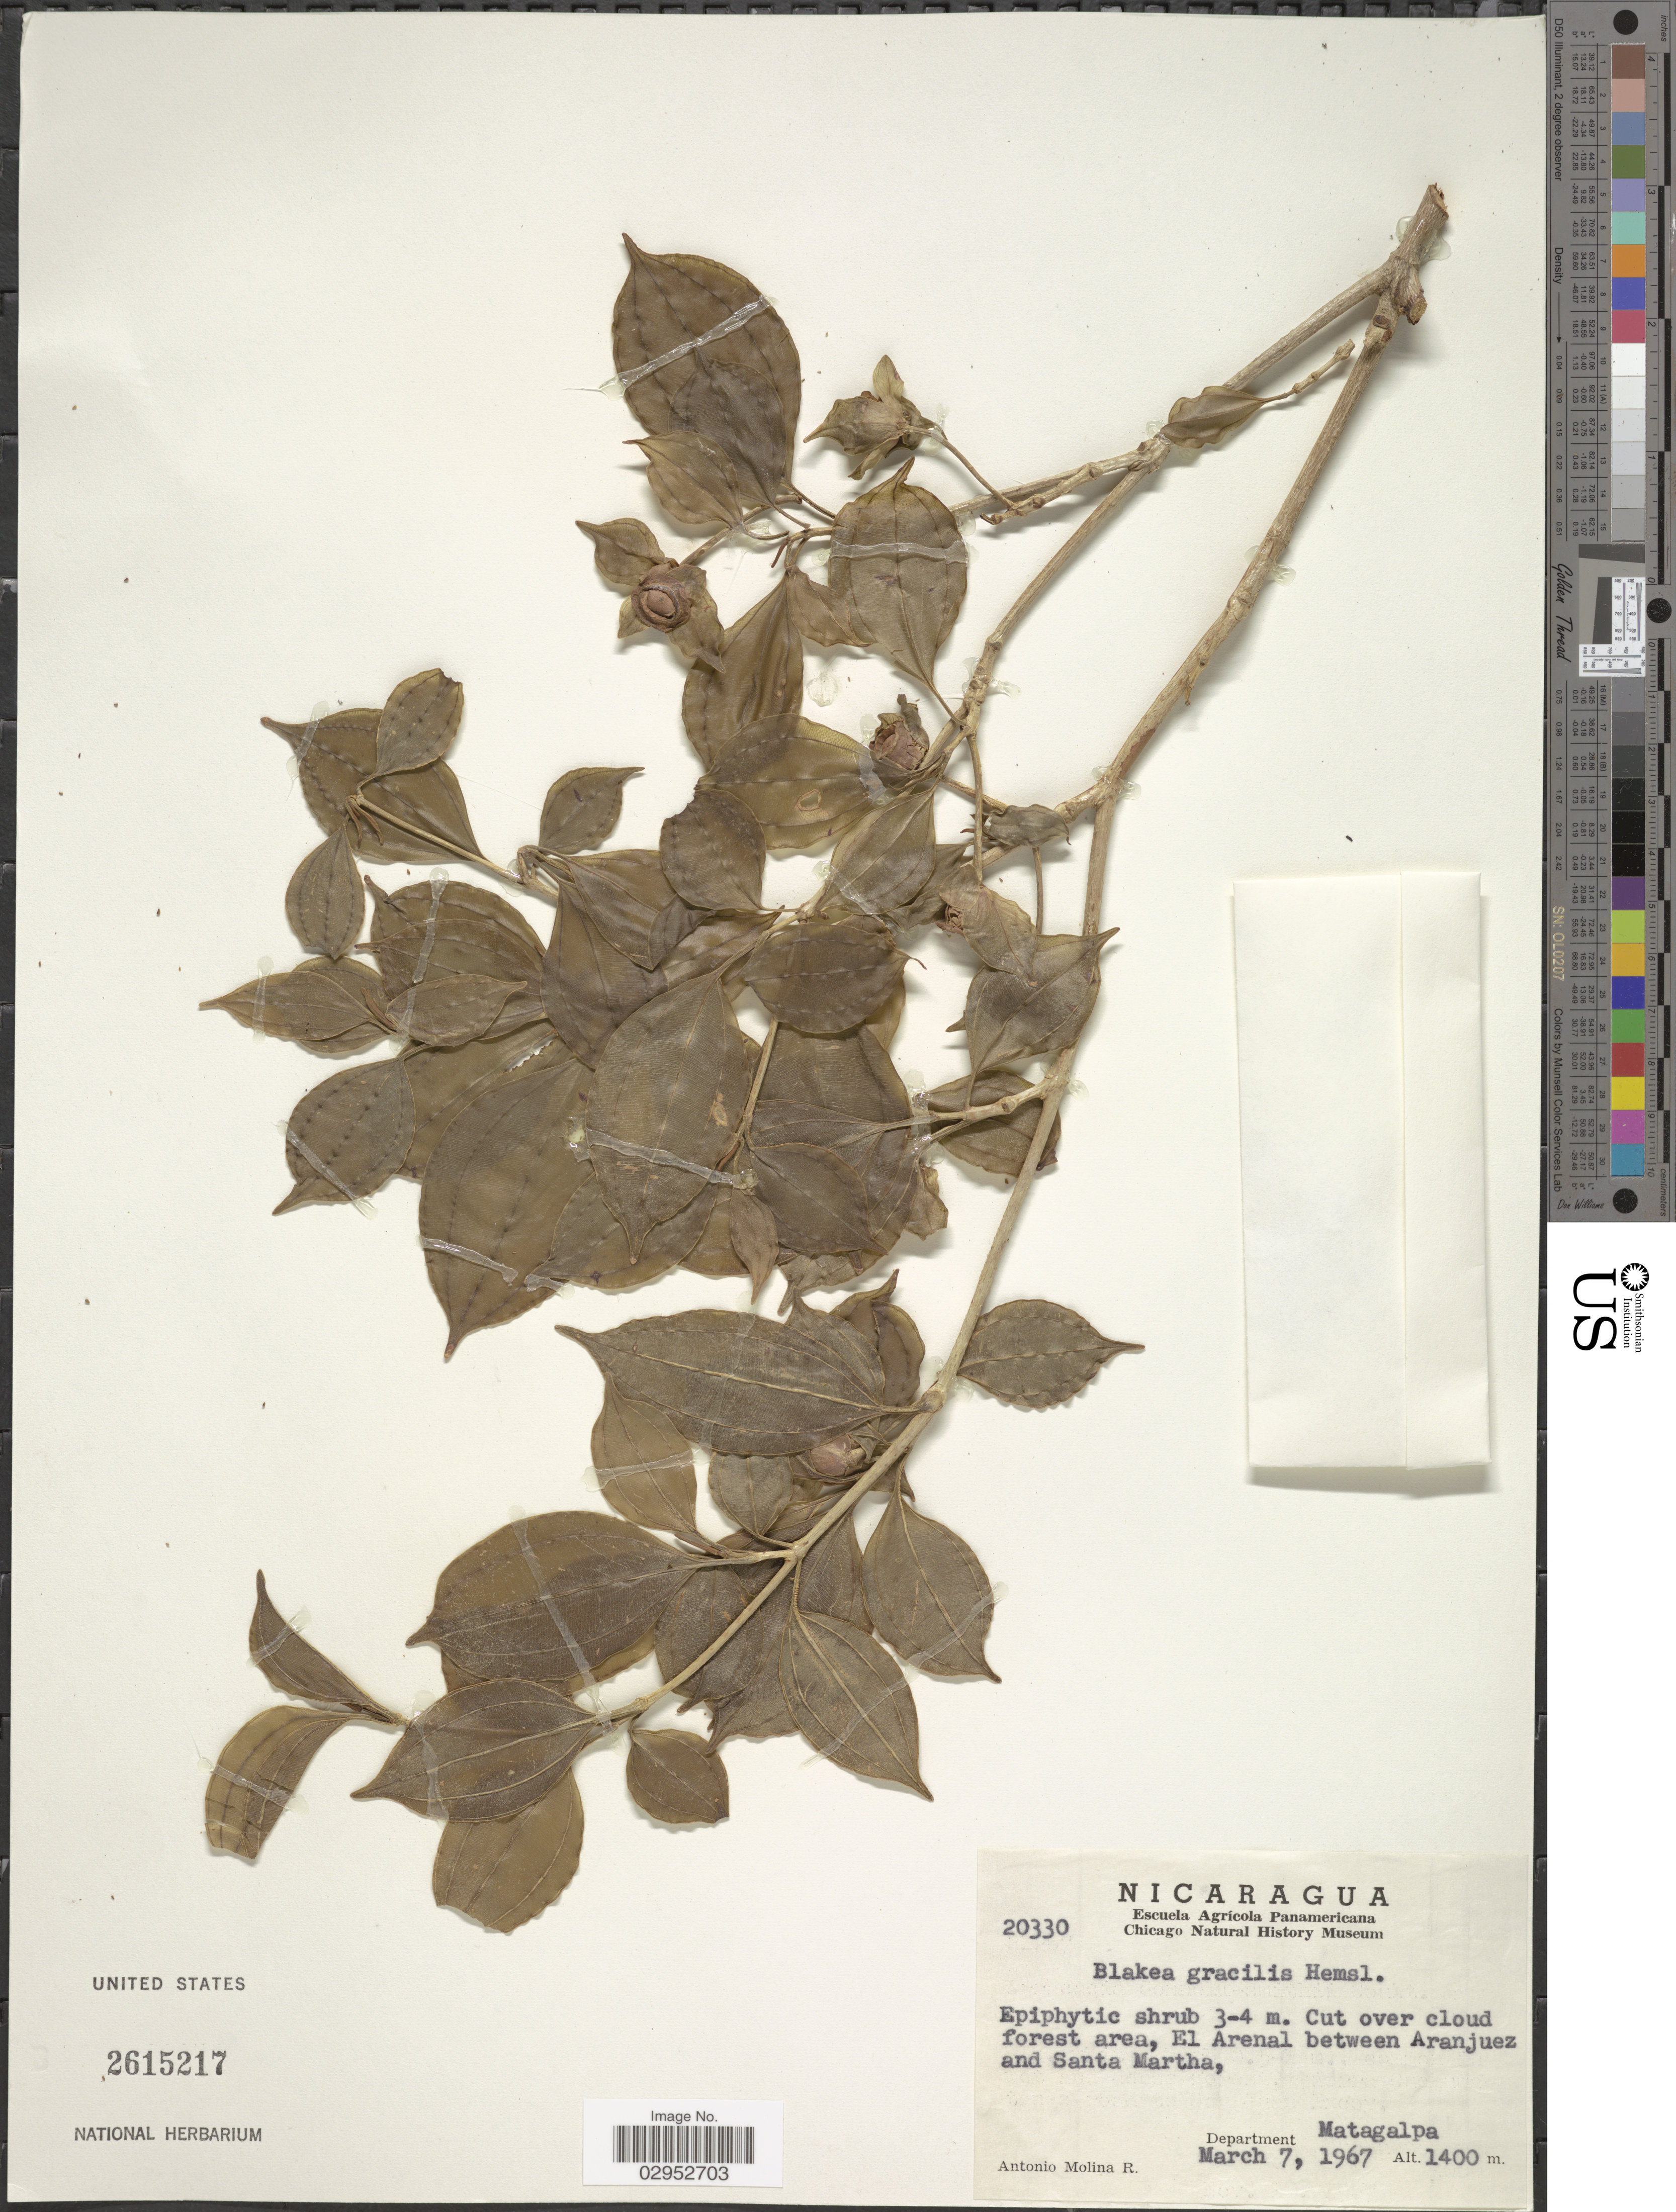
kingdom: Plantae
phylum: Tracheophyta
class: Magnoliopsida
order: Myrtales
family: Melastomataceae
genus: Blakea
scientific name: Blakea gracilis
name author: Hemsl.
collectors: A. Molina R.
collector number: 20330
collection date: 1967-03-07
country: Nicaragua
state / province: Matagalpa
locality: Cut over cloud forest area, El Arenal between Aranjuez and Santa Martha, Department Matagalpa.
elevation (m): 1400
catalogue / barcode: US 2615217